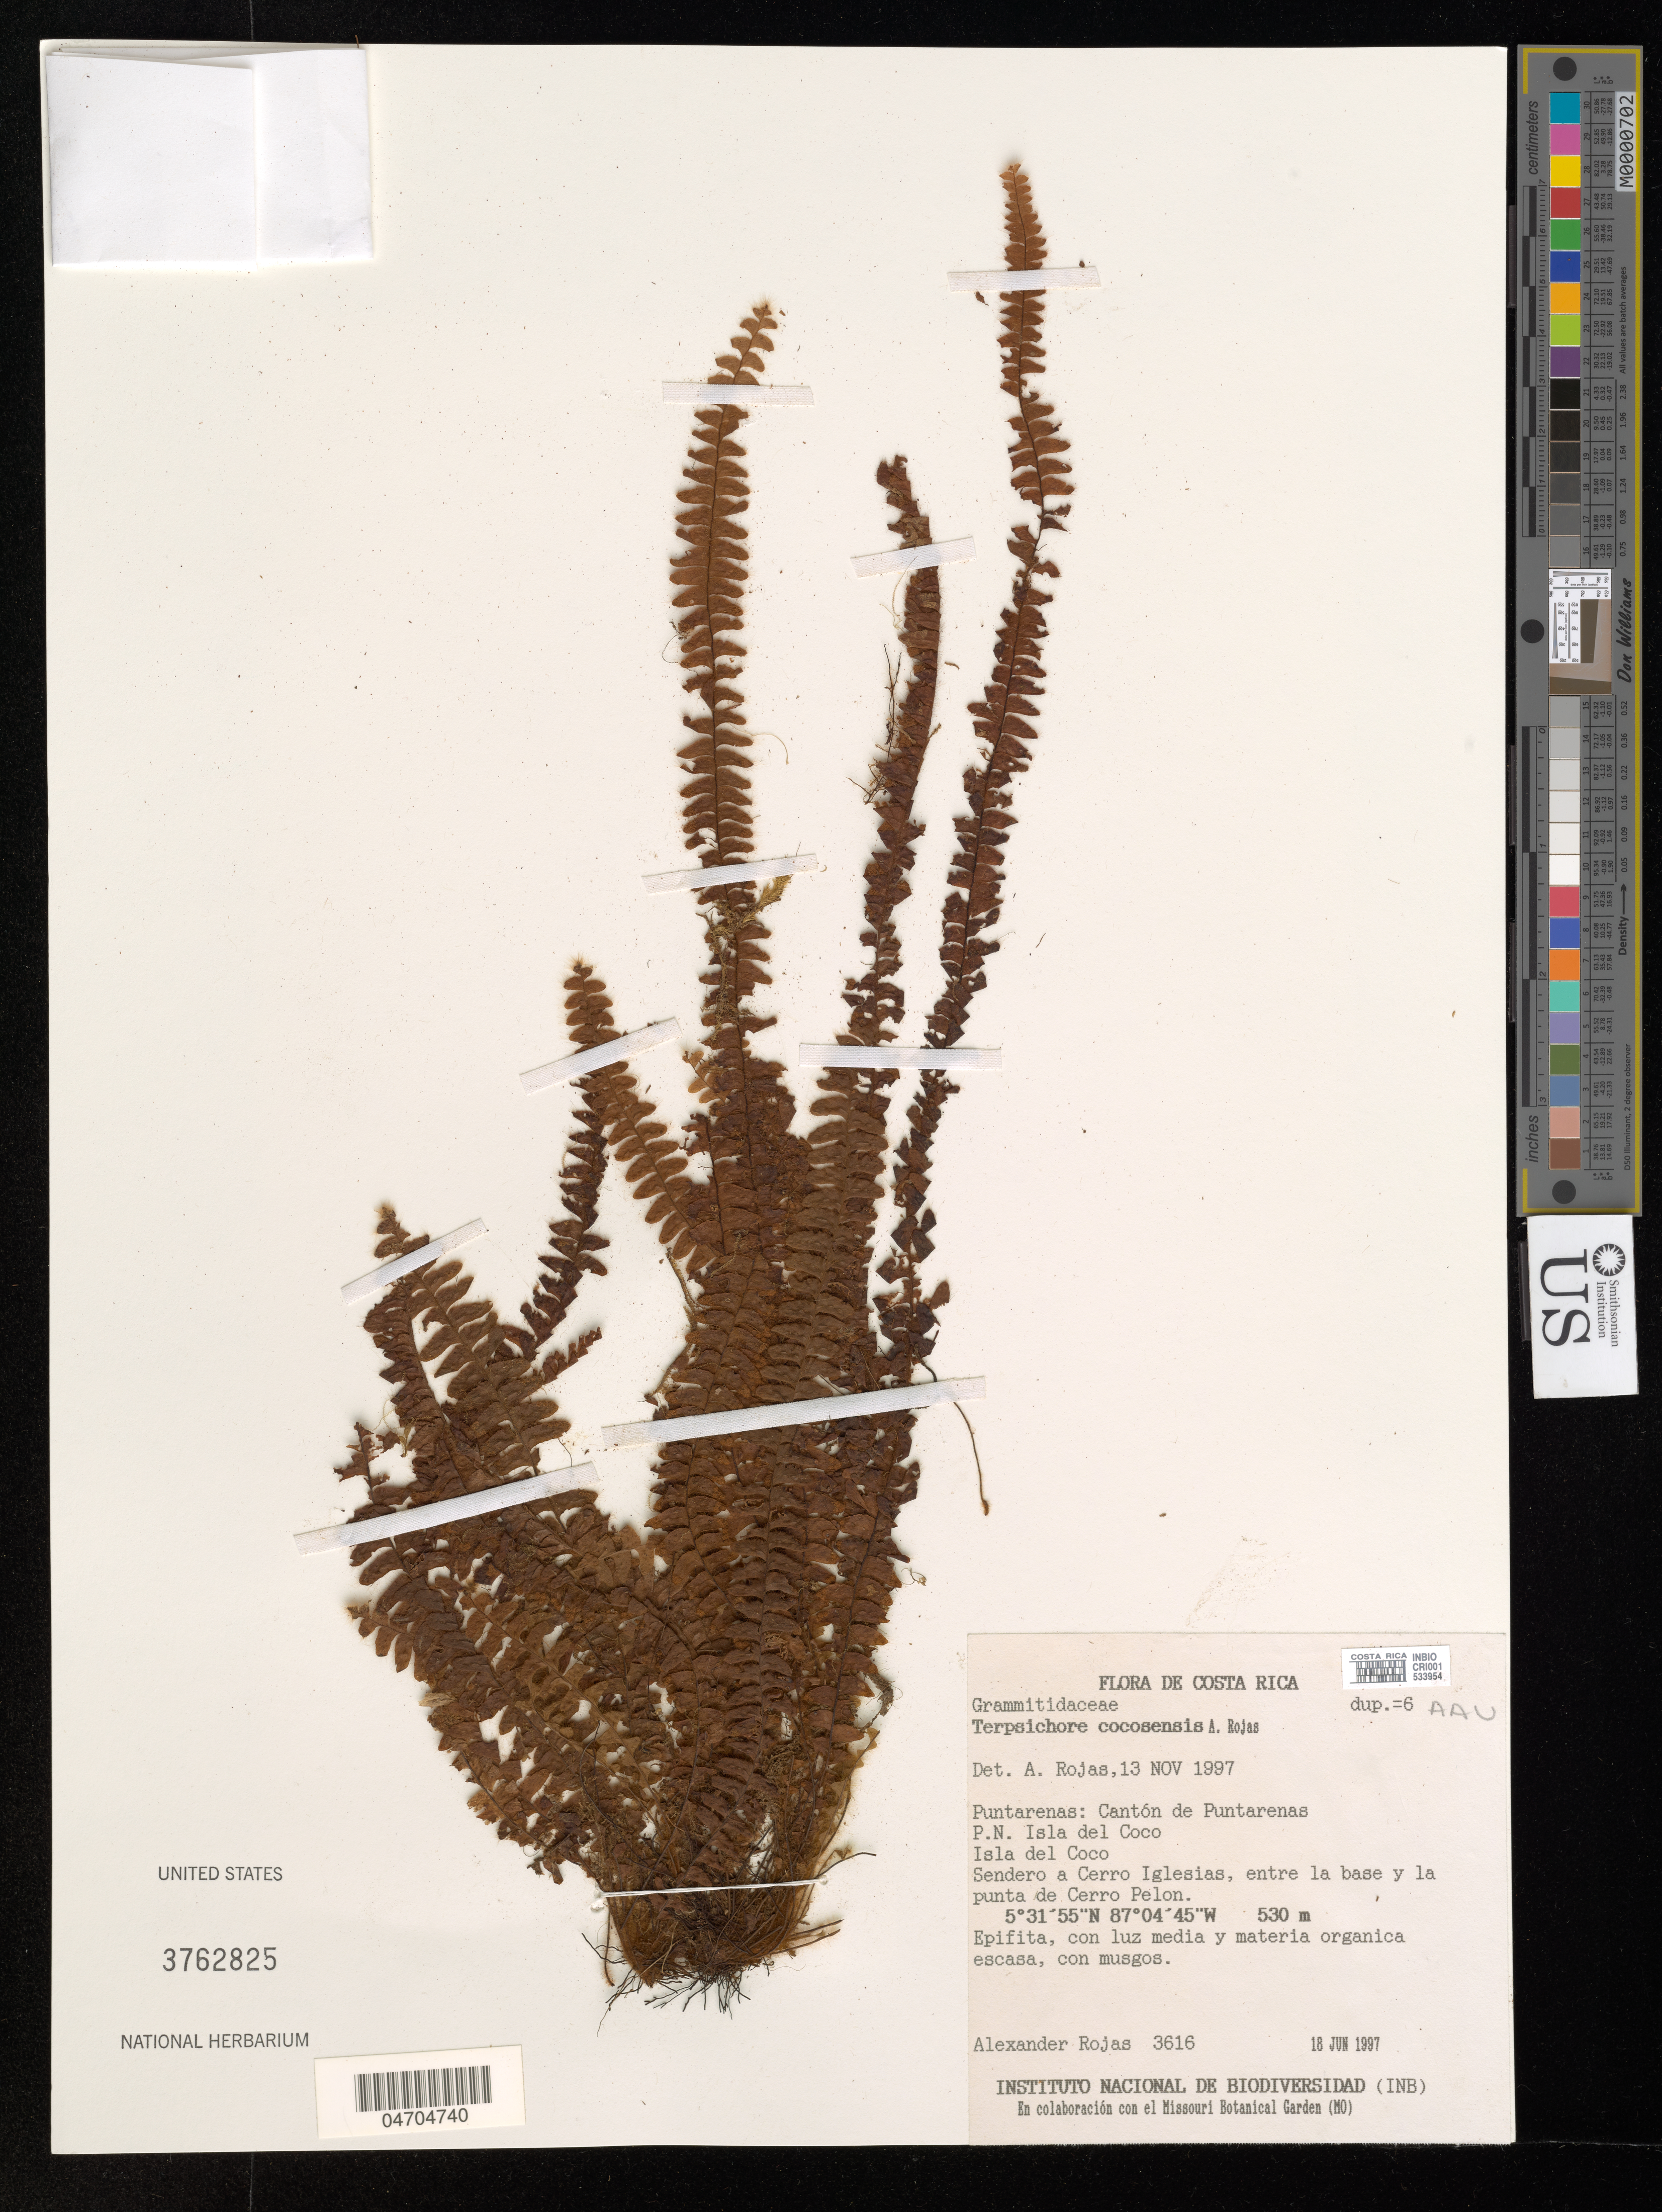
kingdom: Plantae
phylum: Tracheophyta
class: Polypodiopsida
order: Polypodiales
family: Polypodiaceae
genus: Terpsichore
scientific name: Terpsichore cocosensis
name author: A. Rojas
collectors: A. Rojas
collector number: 3616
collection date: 1997-06-18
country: Costa Rica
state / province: Puntarenas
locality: Cantón de Puntarenas. P. N. Isla del Coco. Isla del Coco. Sendero a Cerro Iglesias, entre la base y la punta de Cerro Pelon.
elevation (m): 530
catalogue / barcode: US 3762825